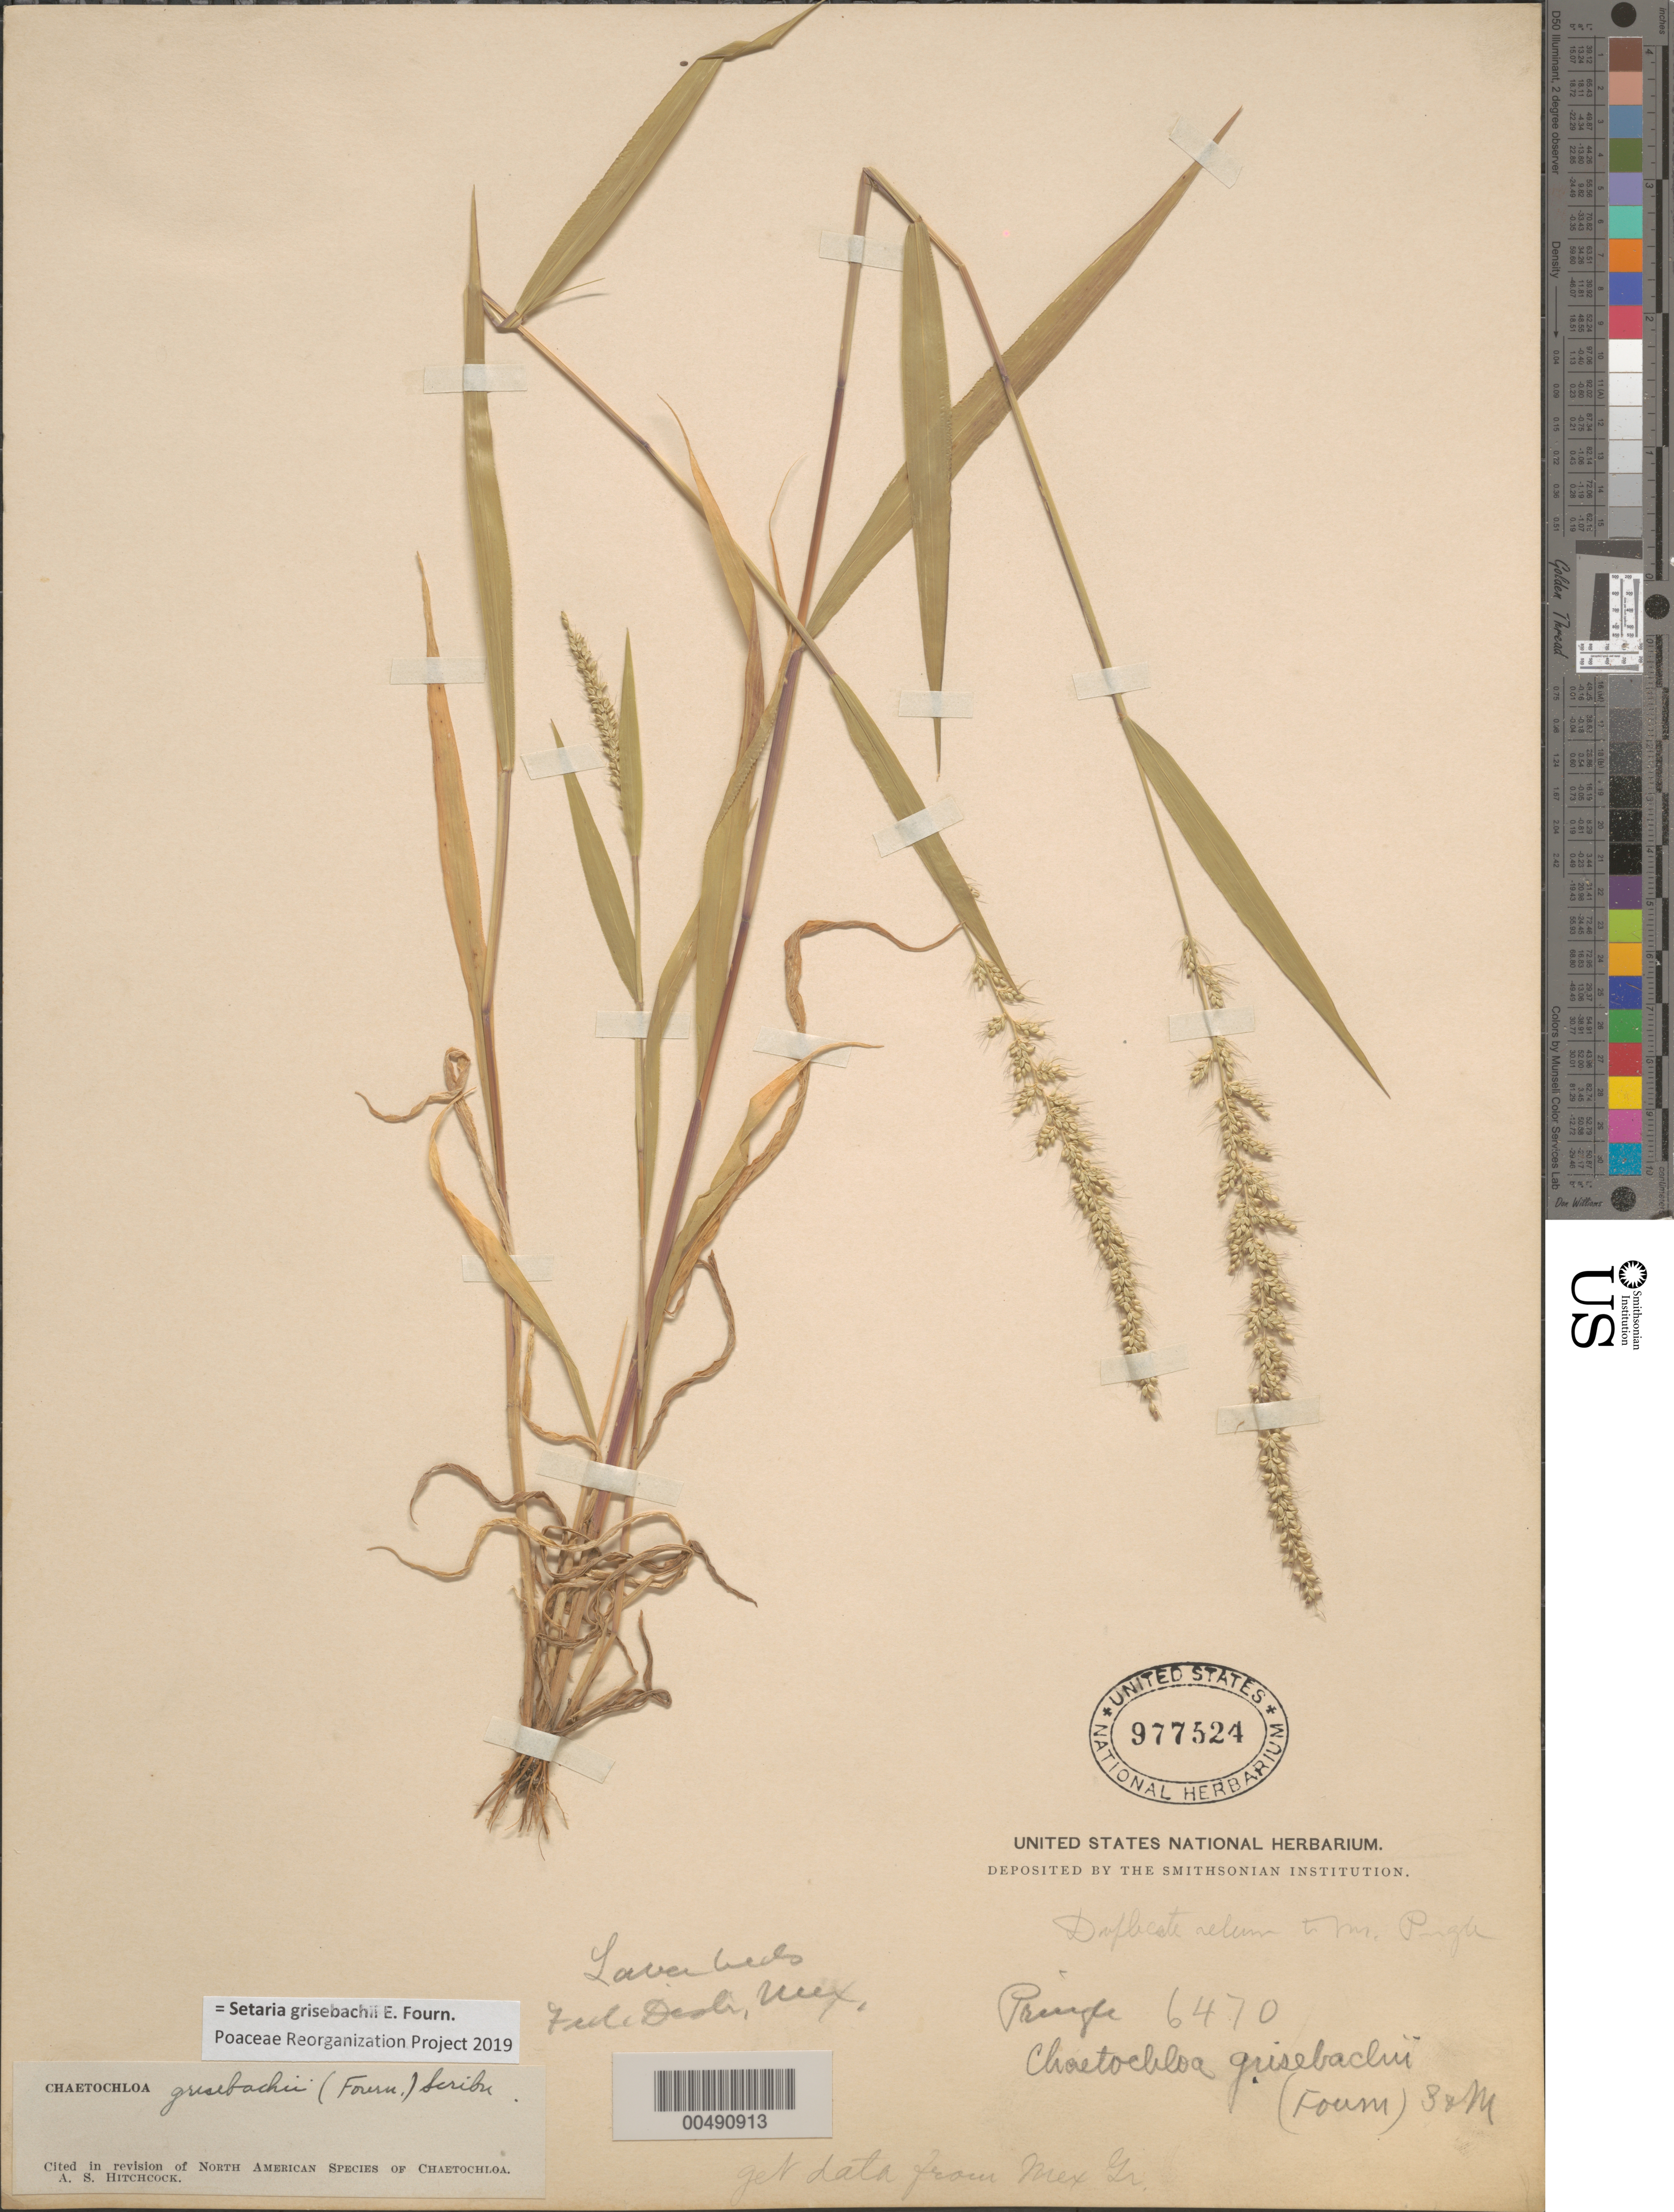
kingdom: Plantae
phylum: Tracheophyta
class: Liliopsida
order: Poales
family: Poaceae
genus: Setaria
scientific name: Setaria grisebachii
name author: E. Fourn.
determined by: Poaceae Reorganization Project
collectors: -- Pringle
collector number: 6470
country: Mexico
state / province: Distrito Federal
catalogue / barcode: US 977524